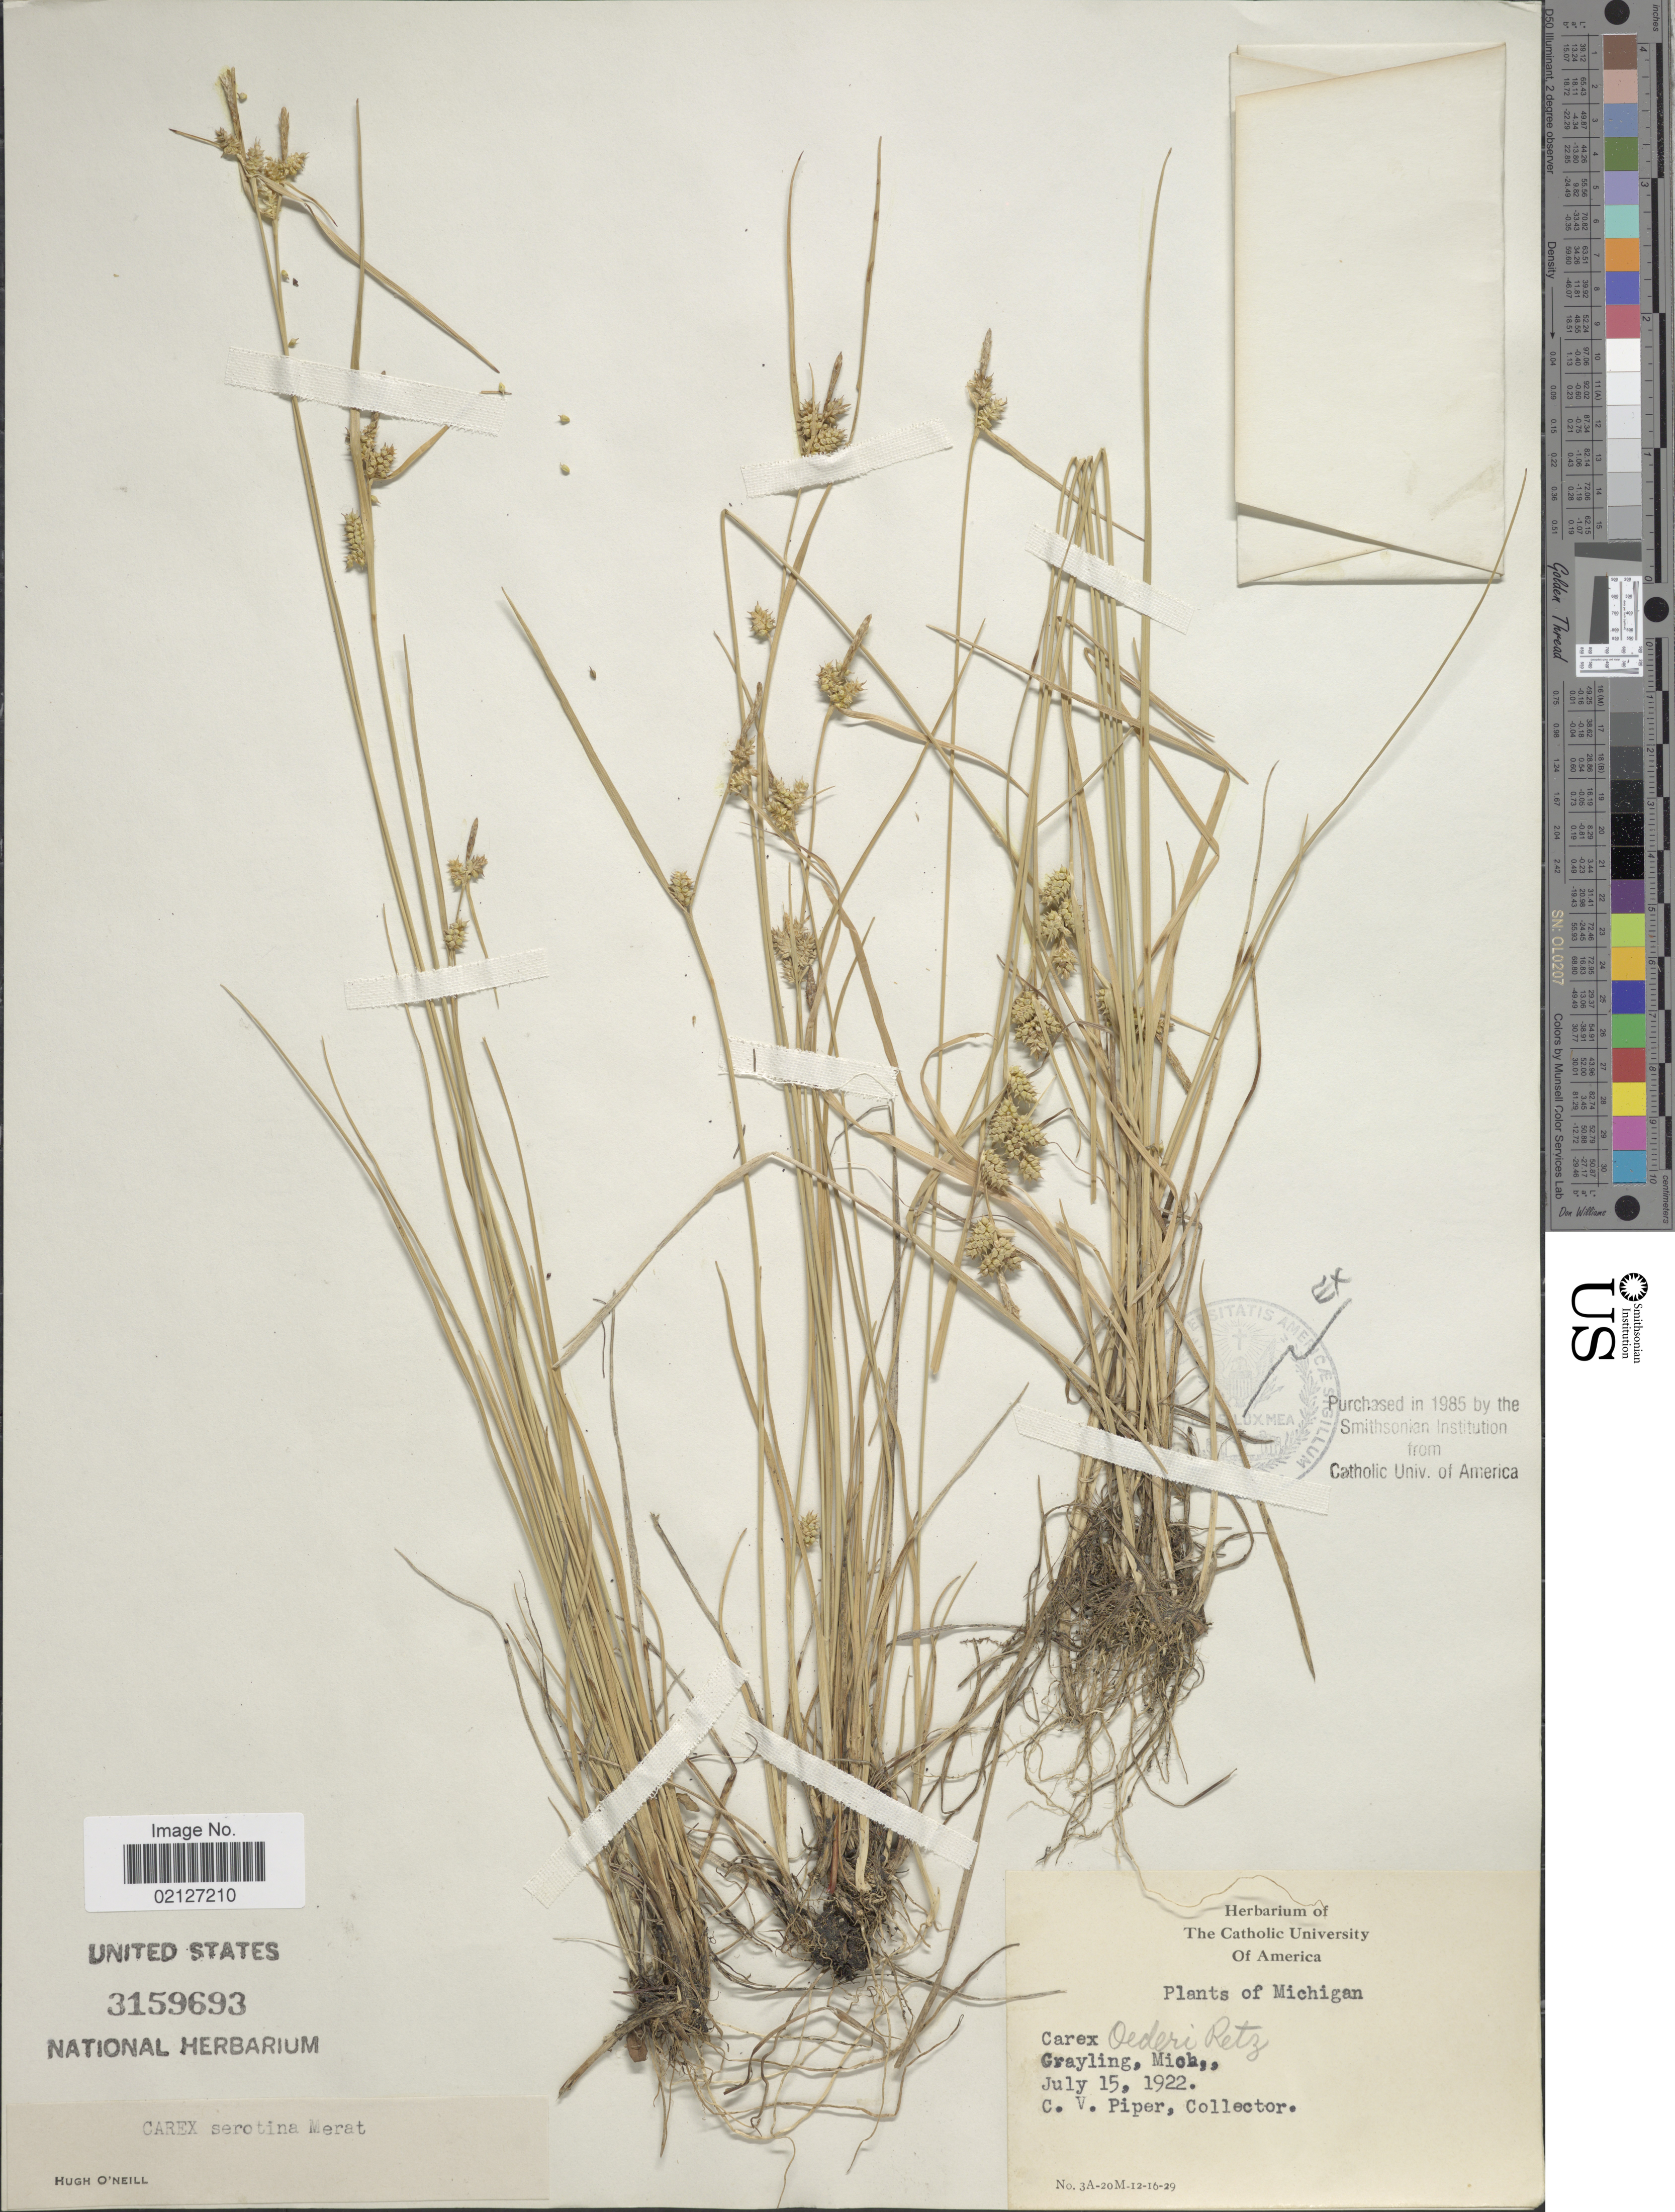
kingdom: Plantae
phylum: Tracheophyta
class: Liliopsida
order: Poales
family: Cyperaceae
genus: Carex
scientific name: Carex oederi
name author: Retz.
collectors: C. V. Piper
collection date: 1922-07-15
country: United States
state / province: Michigan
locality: Grayling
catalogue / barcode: US 3159693